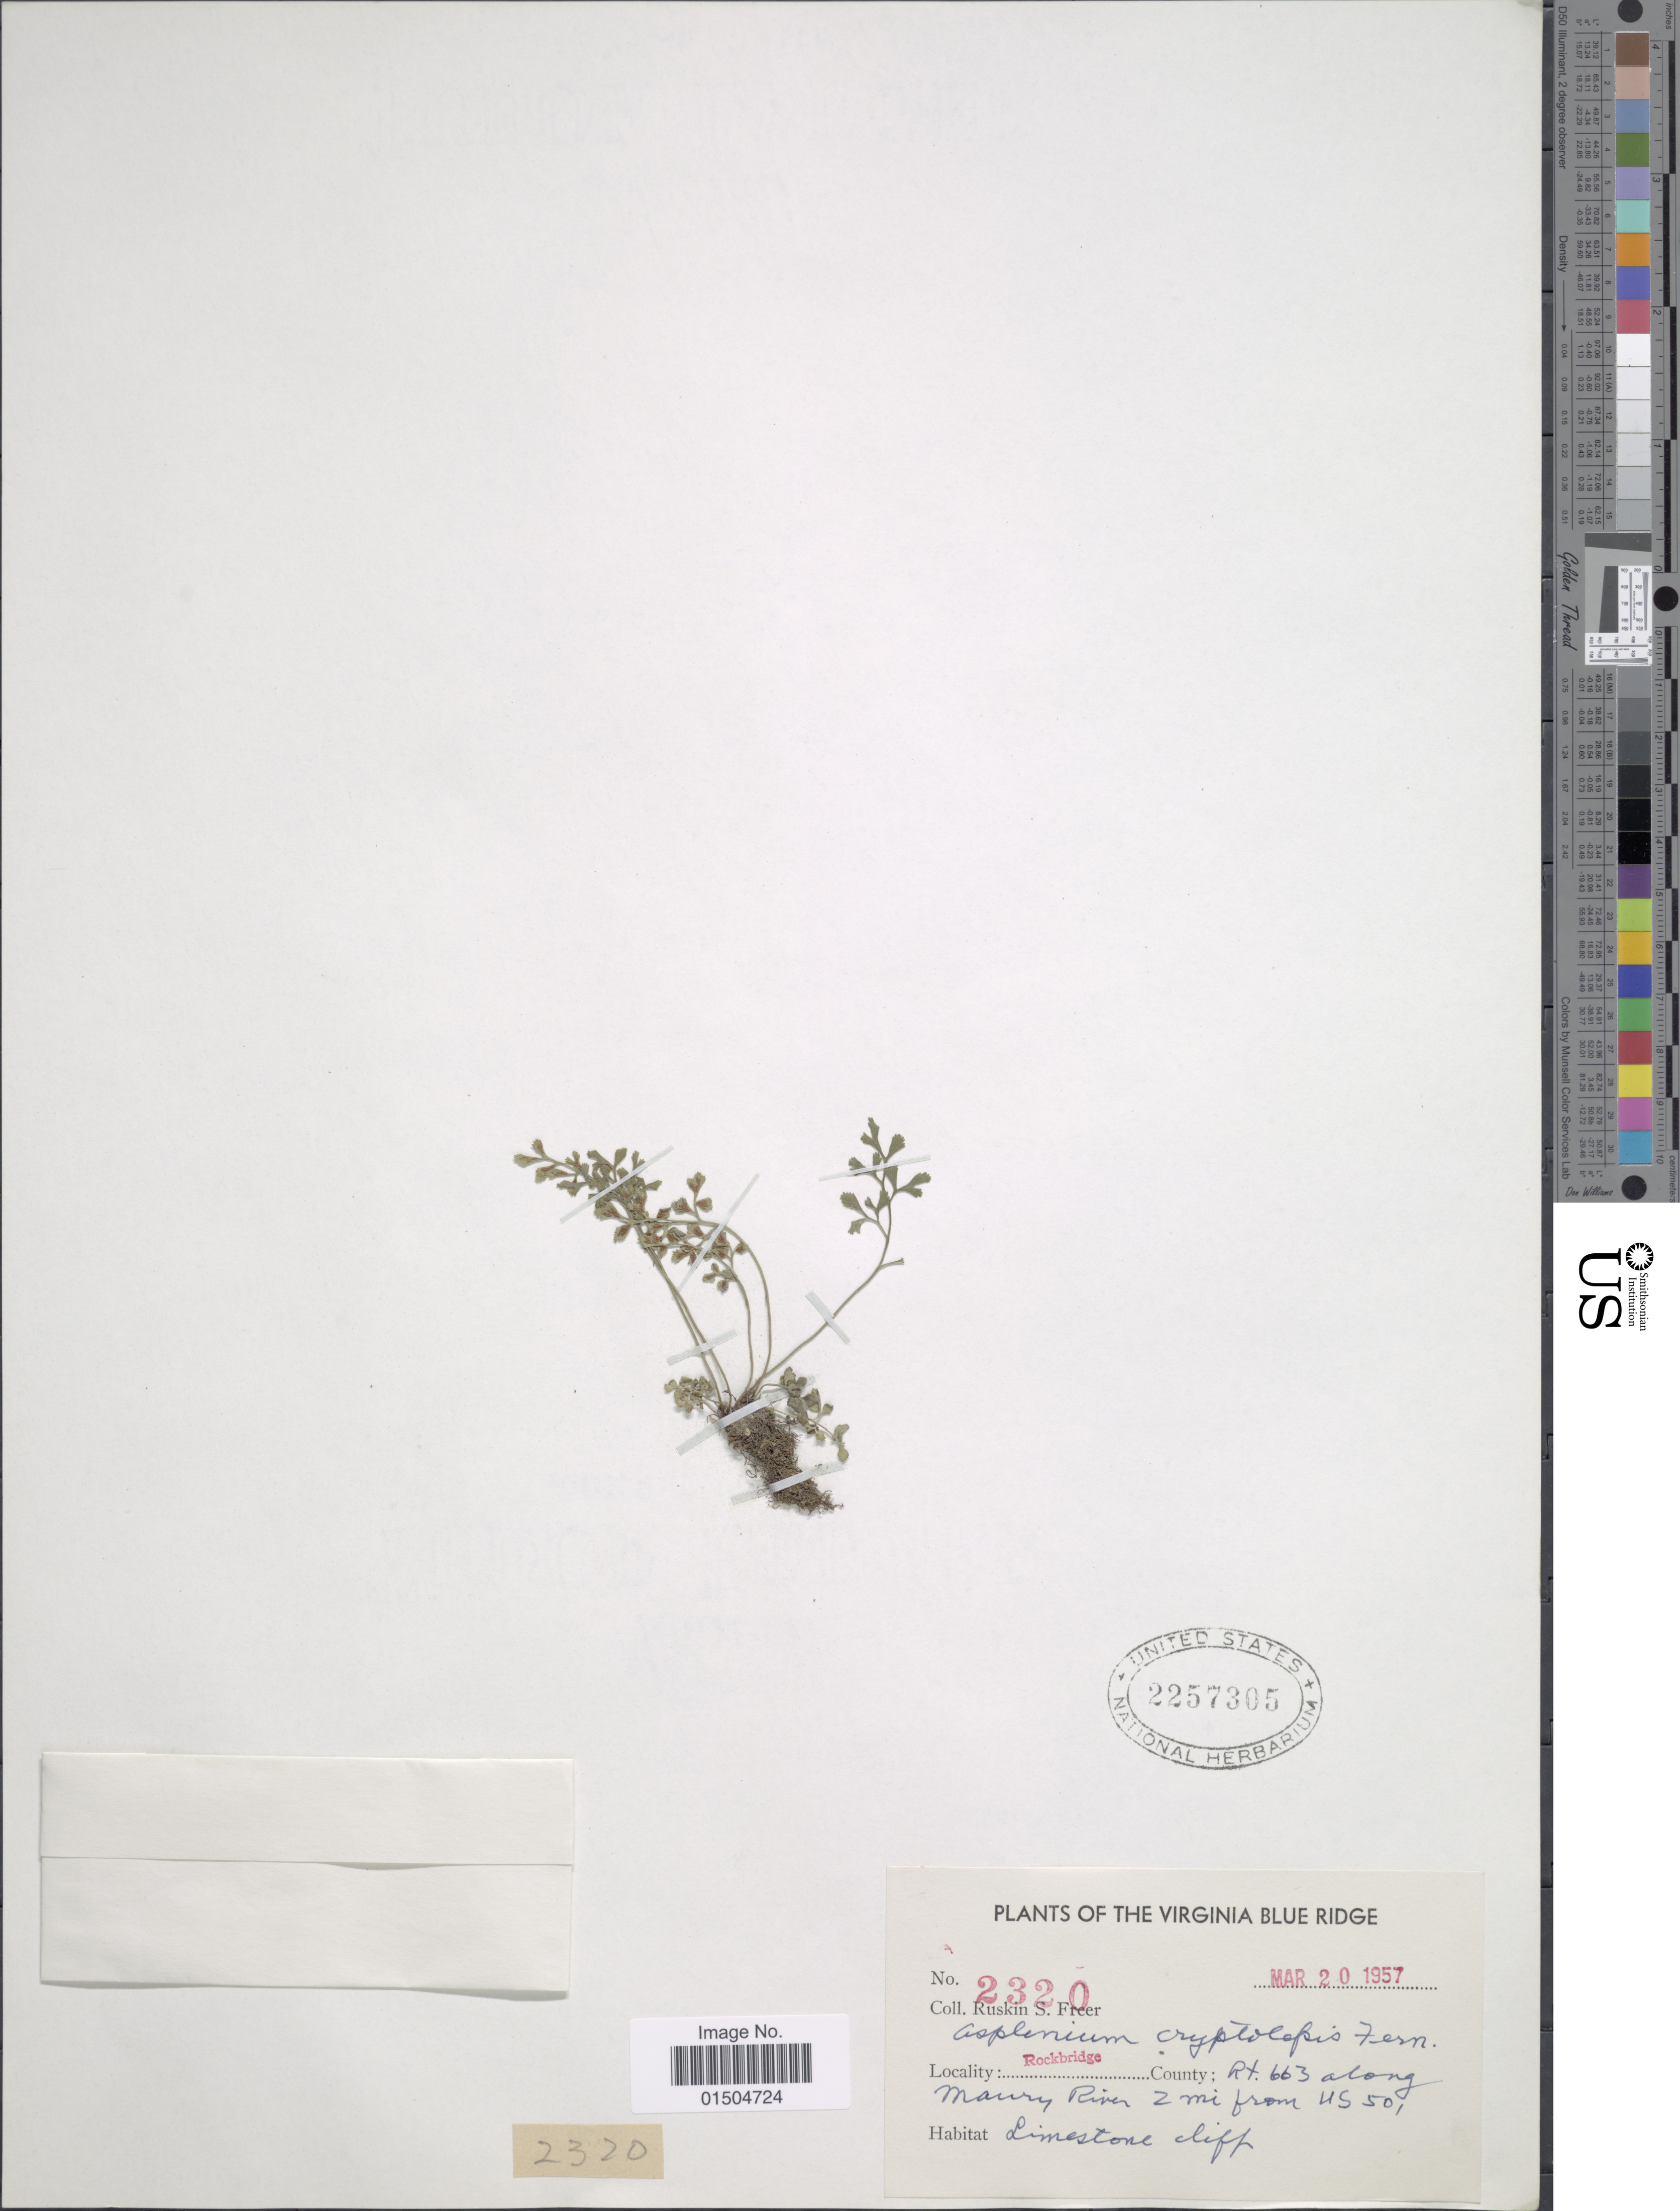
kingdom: Plantae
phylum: Tracheophyta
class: Polypodiopsida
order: Polypodiales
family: Aspleniaceae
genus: Asplenium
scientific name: Asplenium ruta-muraria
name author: L.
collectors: R. Freer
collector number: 2320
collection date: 1957-03-20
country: United States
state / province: Virginia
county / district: Rockbridge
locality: Virginia Blue Ridge. Rockbridge County; Rt. 663 along Maury River 2 mi from US 501. Limestone cliff.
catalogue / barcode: US 2257305